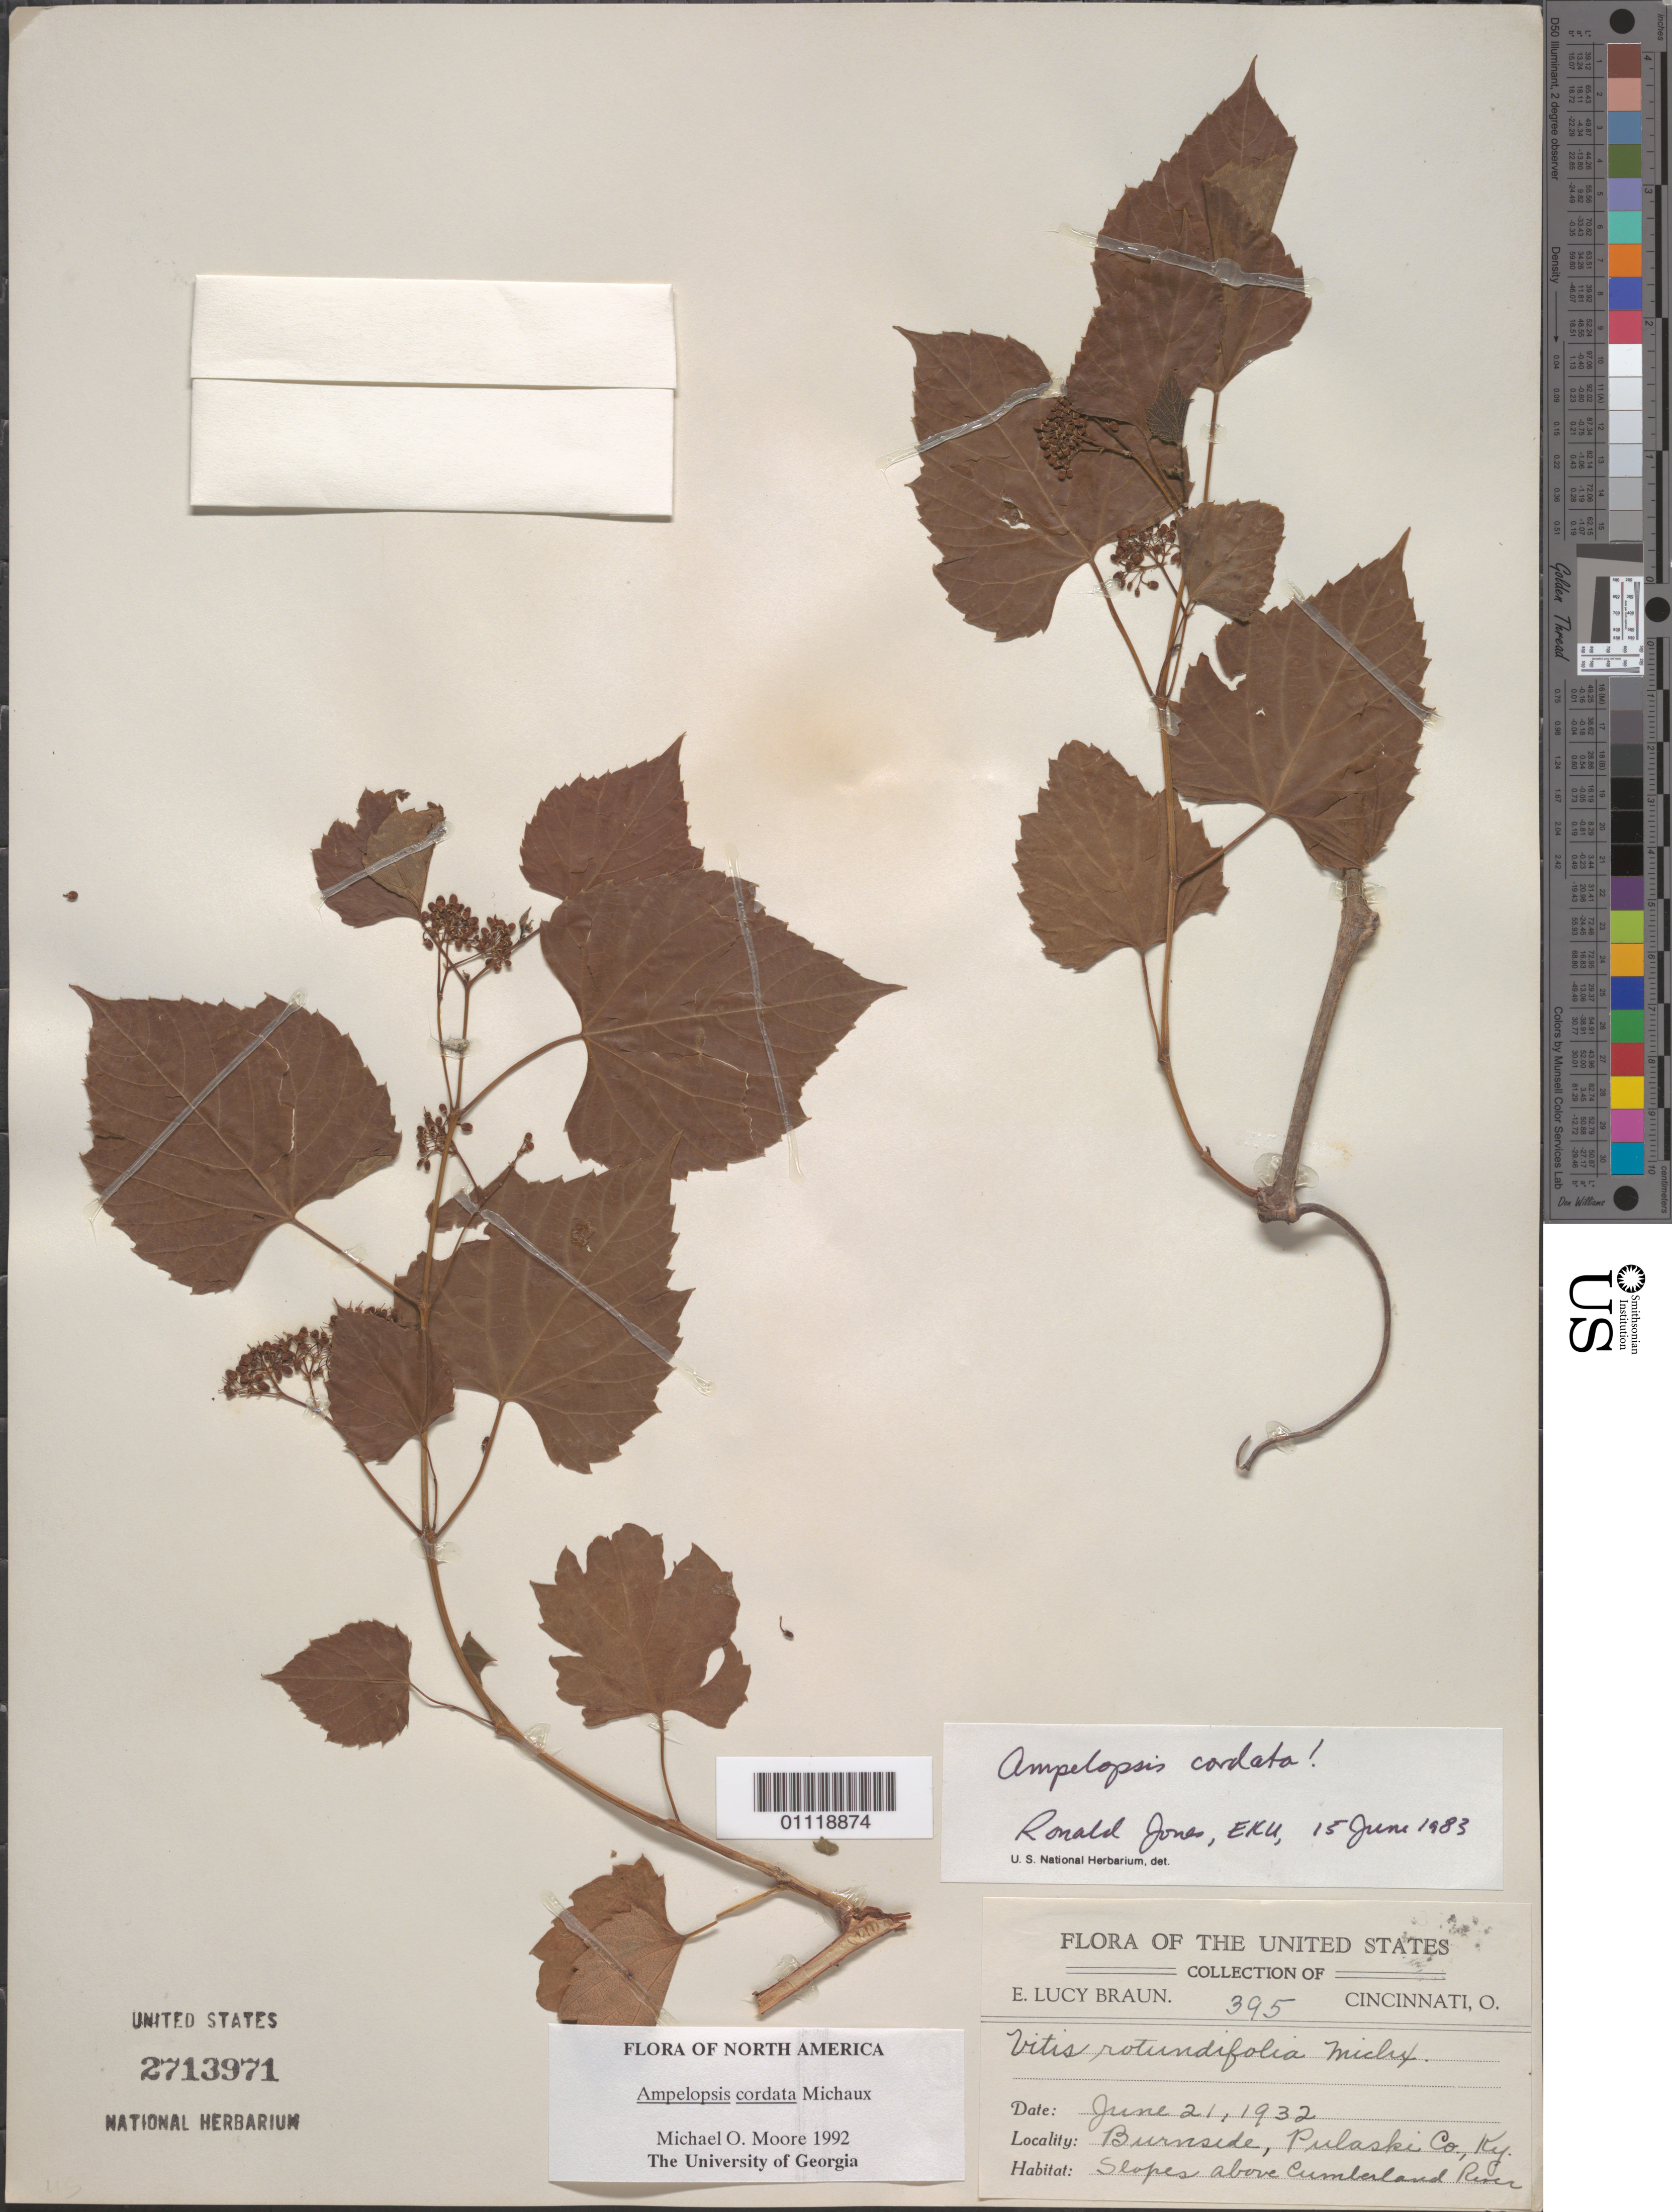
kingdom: Plantae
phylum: Tracheophyta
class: Magnoliopsida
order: Vitales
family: Vitaceae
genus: Ampelopsis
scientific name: Ampelopsis cordata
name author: Michx.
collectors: E. L. Braun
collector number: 395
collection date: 1932-06-21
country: United States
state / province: Kentucky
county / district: Pulaski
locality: Burnside. Cumberland River.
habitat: Slopes above river.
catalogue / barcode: US 2713971